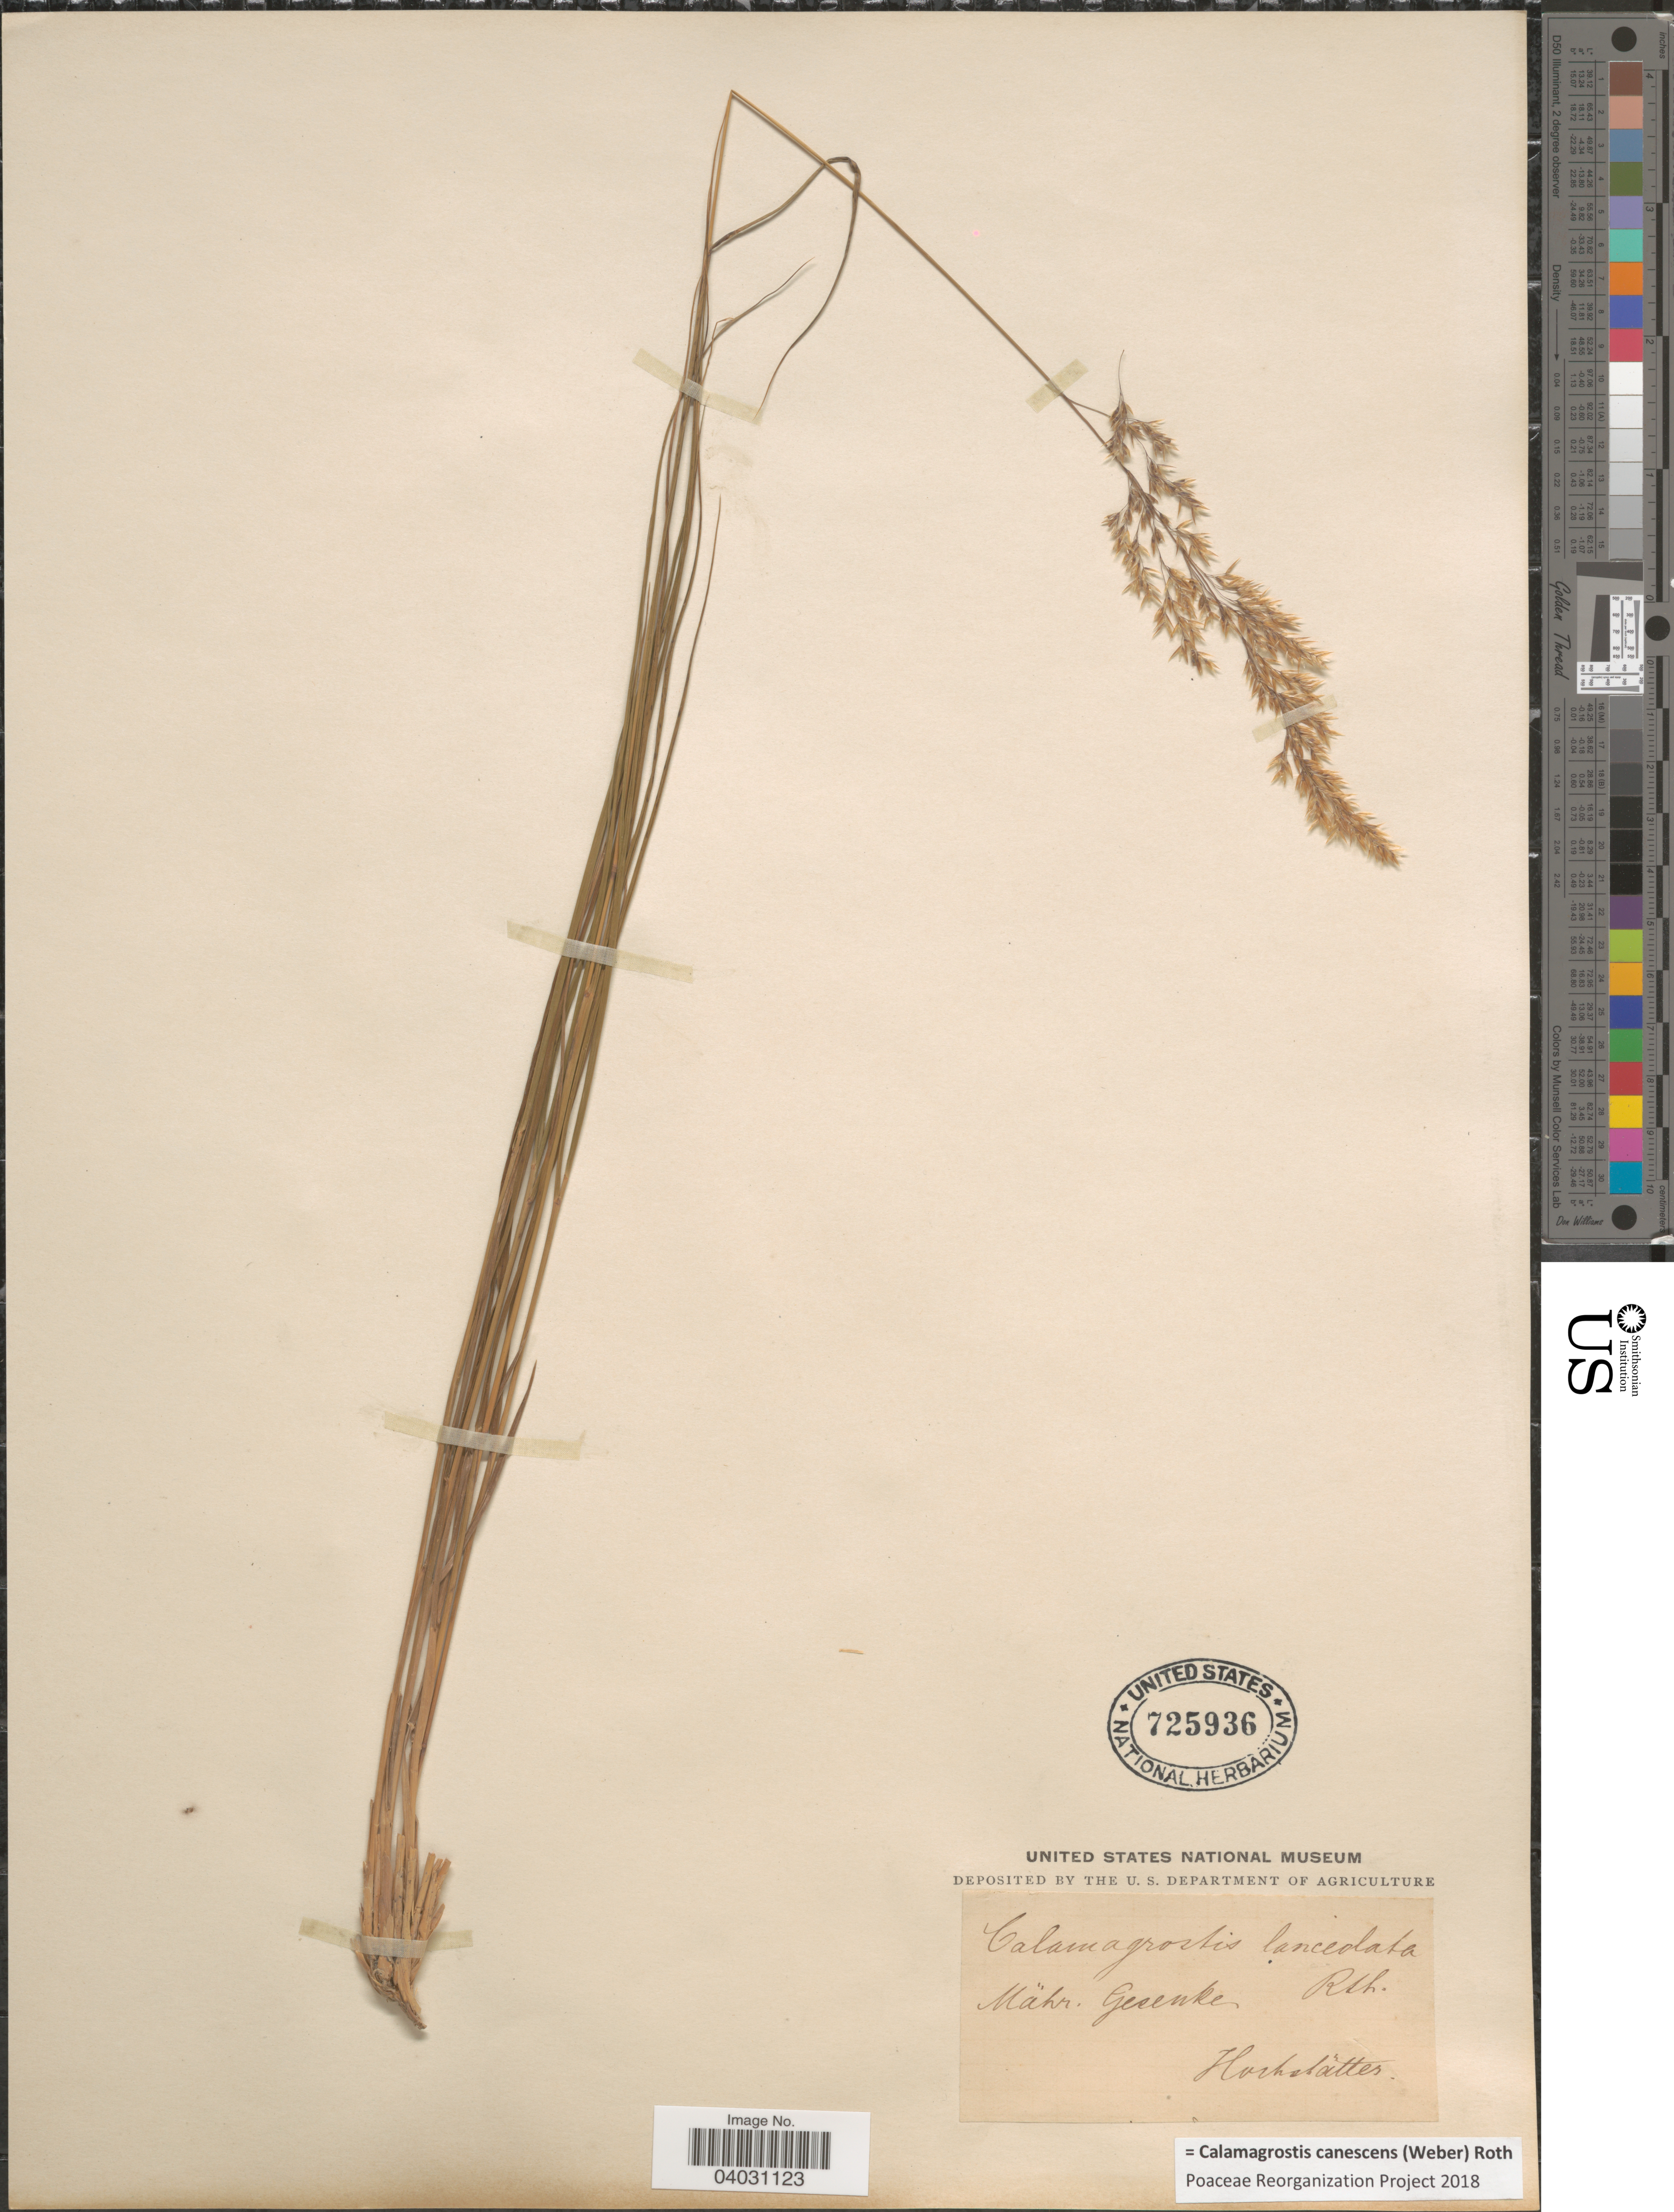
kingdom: Plantae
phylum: Tracheophyta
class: Liliopsida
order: Poales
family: Poaceae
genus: Calamagrostis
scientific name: Calamagrostis canescens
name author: (G.H. Weber) Roth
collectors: Hochstätter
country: Czechia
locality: Mähr. Gesenke.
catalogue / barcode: US 725936